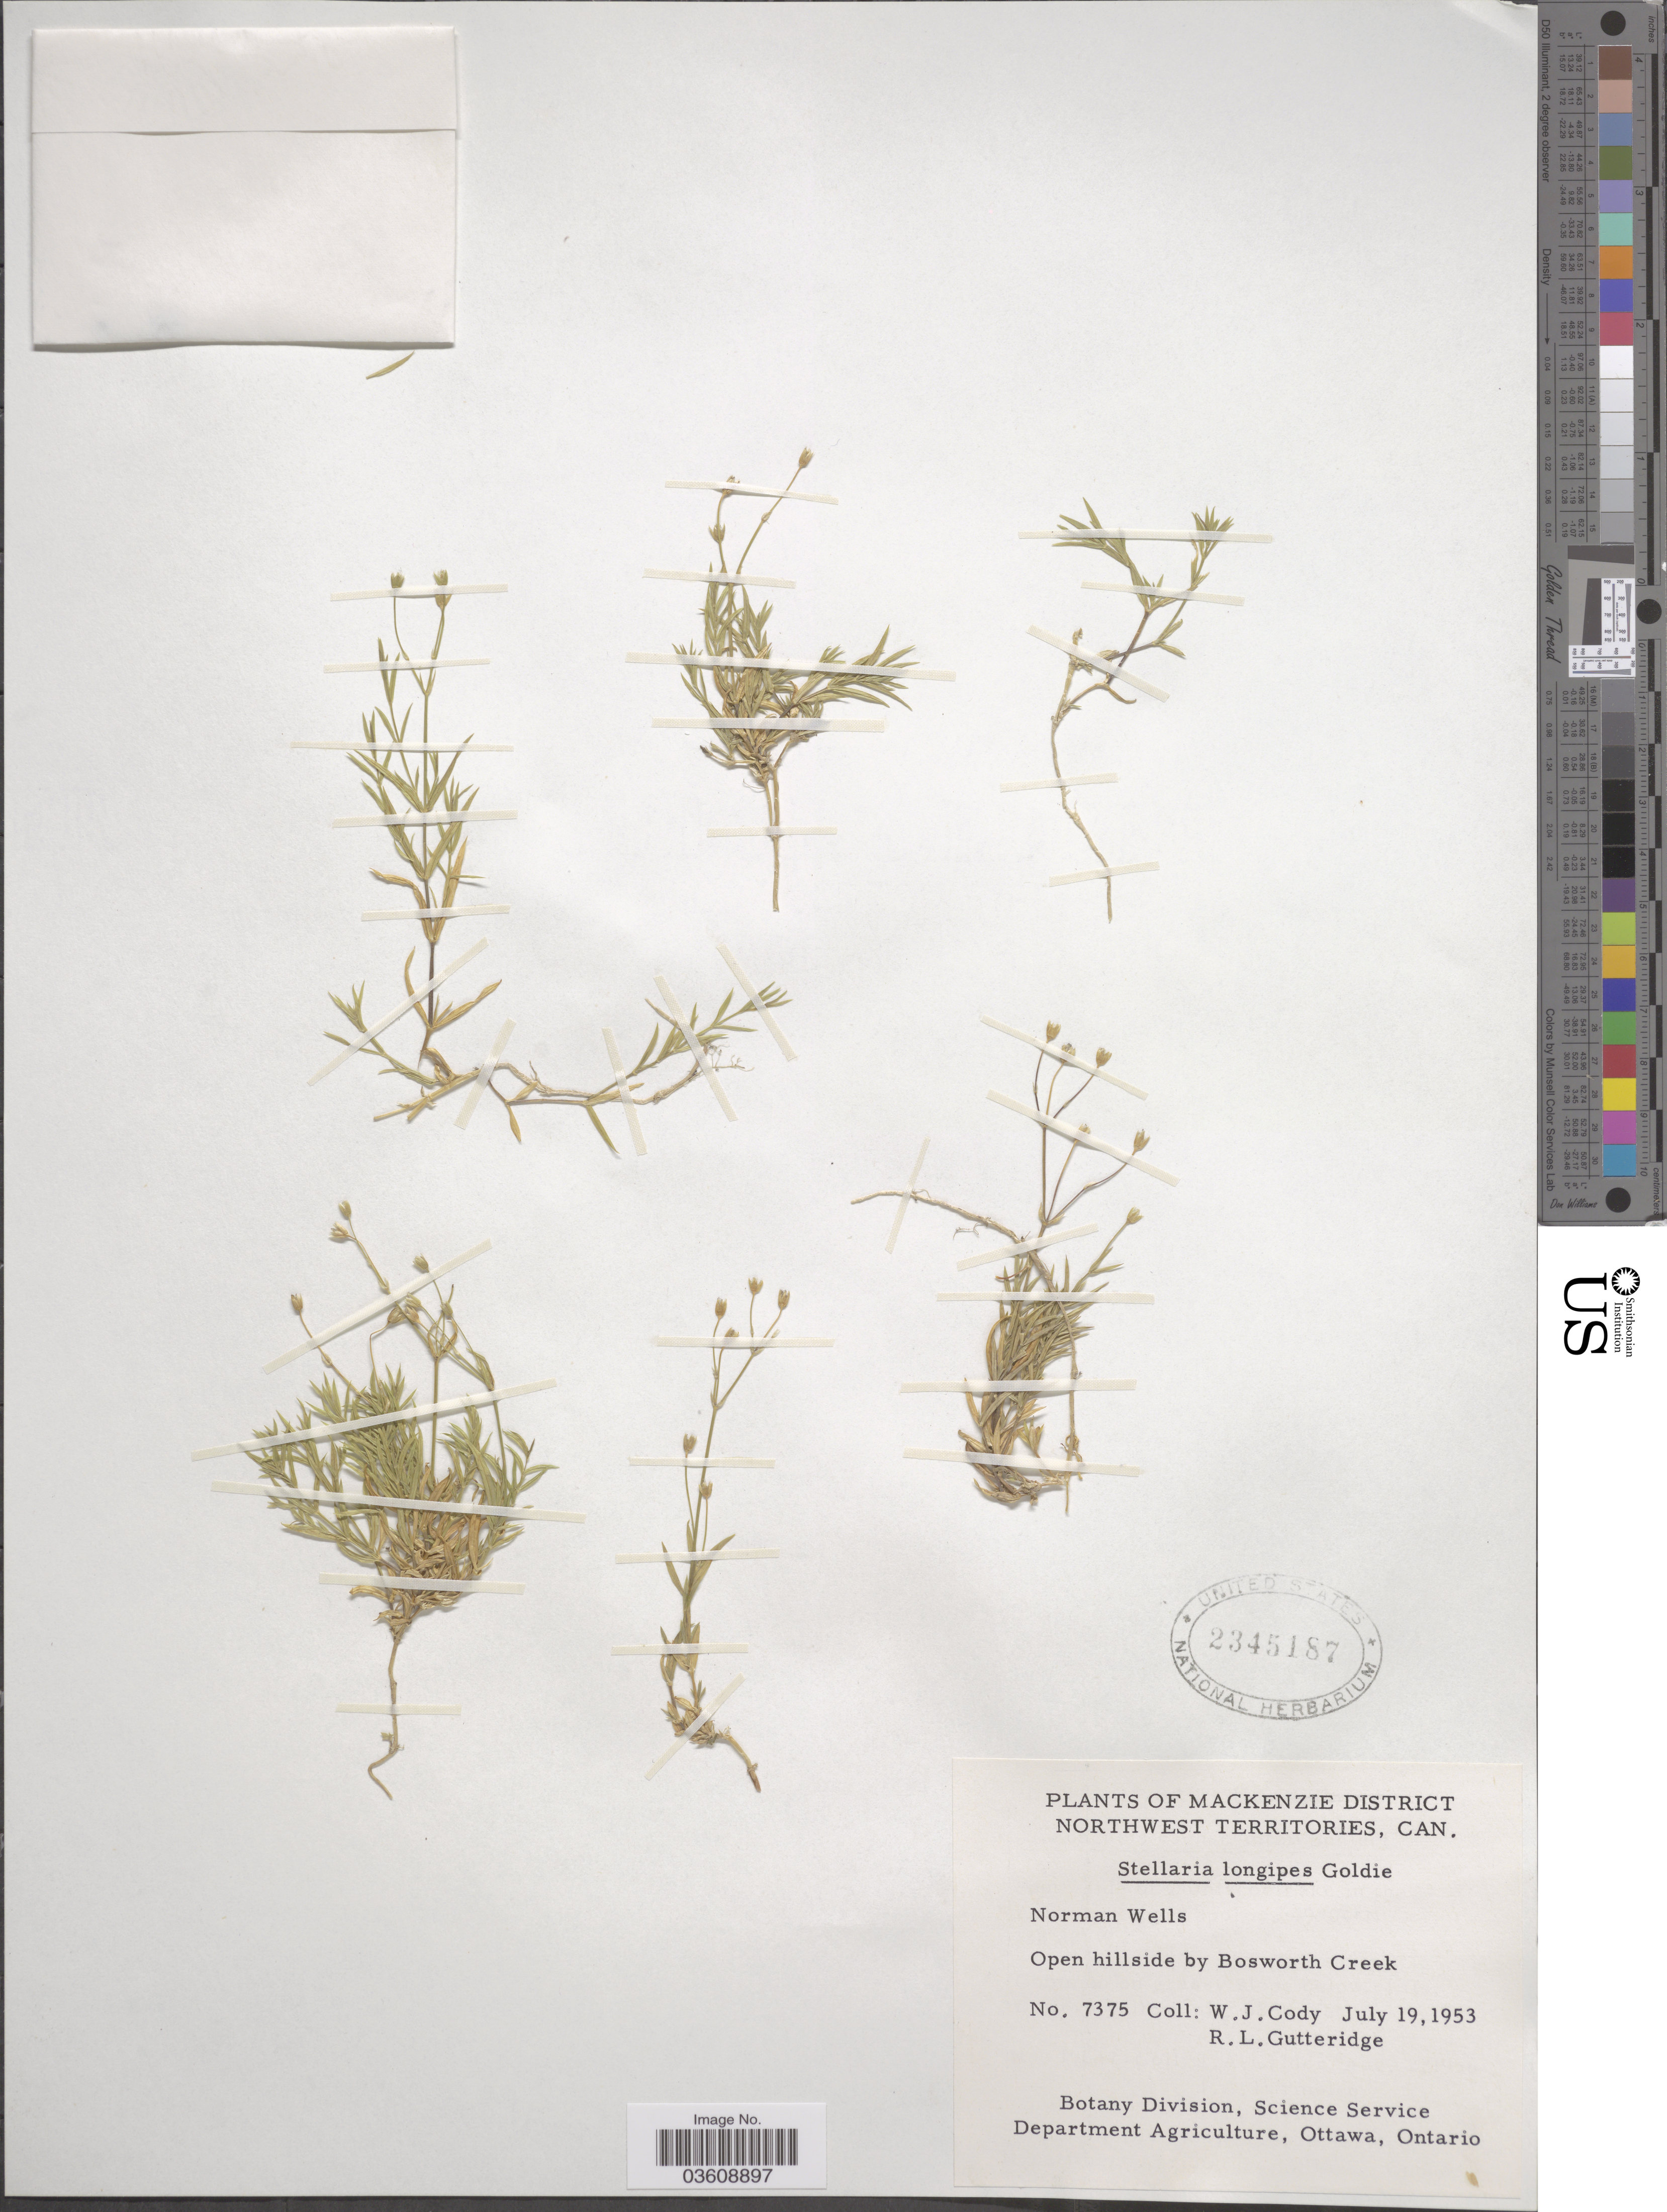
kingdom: Plantae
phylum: Tracheophyta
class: Magnoliopsida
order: Caryophyllales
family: Caryophyllaceae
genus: Stellaria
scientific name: Stellaria longipes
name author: Goldie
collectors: W. Cody & R. Gutteridge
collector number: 7375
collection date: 1953-07-19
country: Canada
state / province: Northwest Territories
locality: Mackenzie District. Norman Wells, Open hillside by Bosworth Creek.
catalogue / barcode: US 2345187